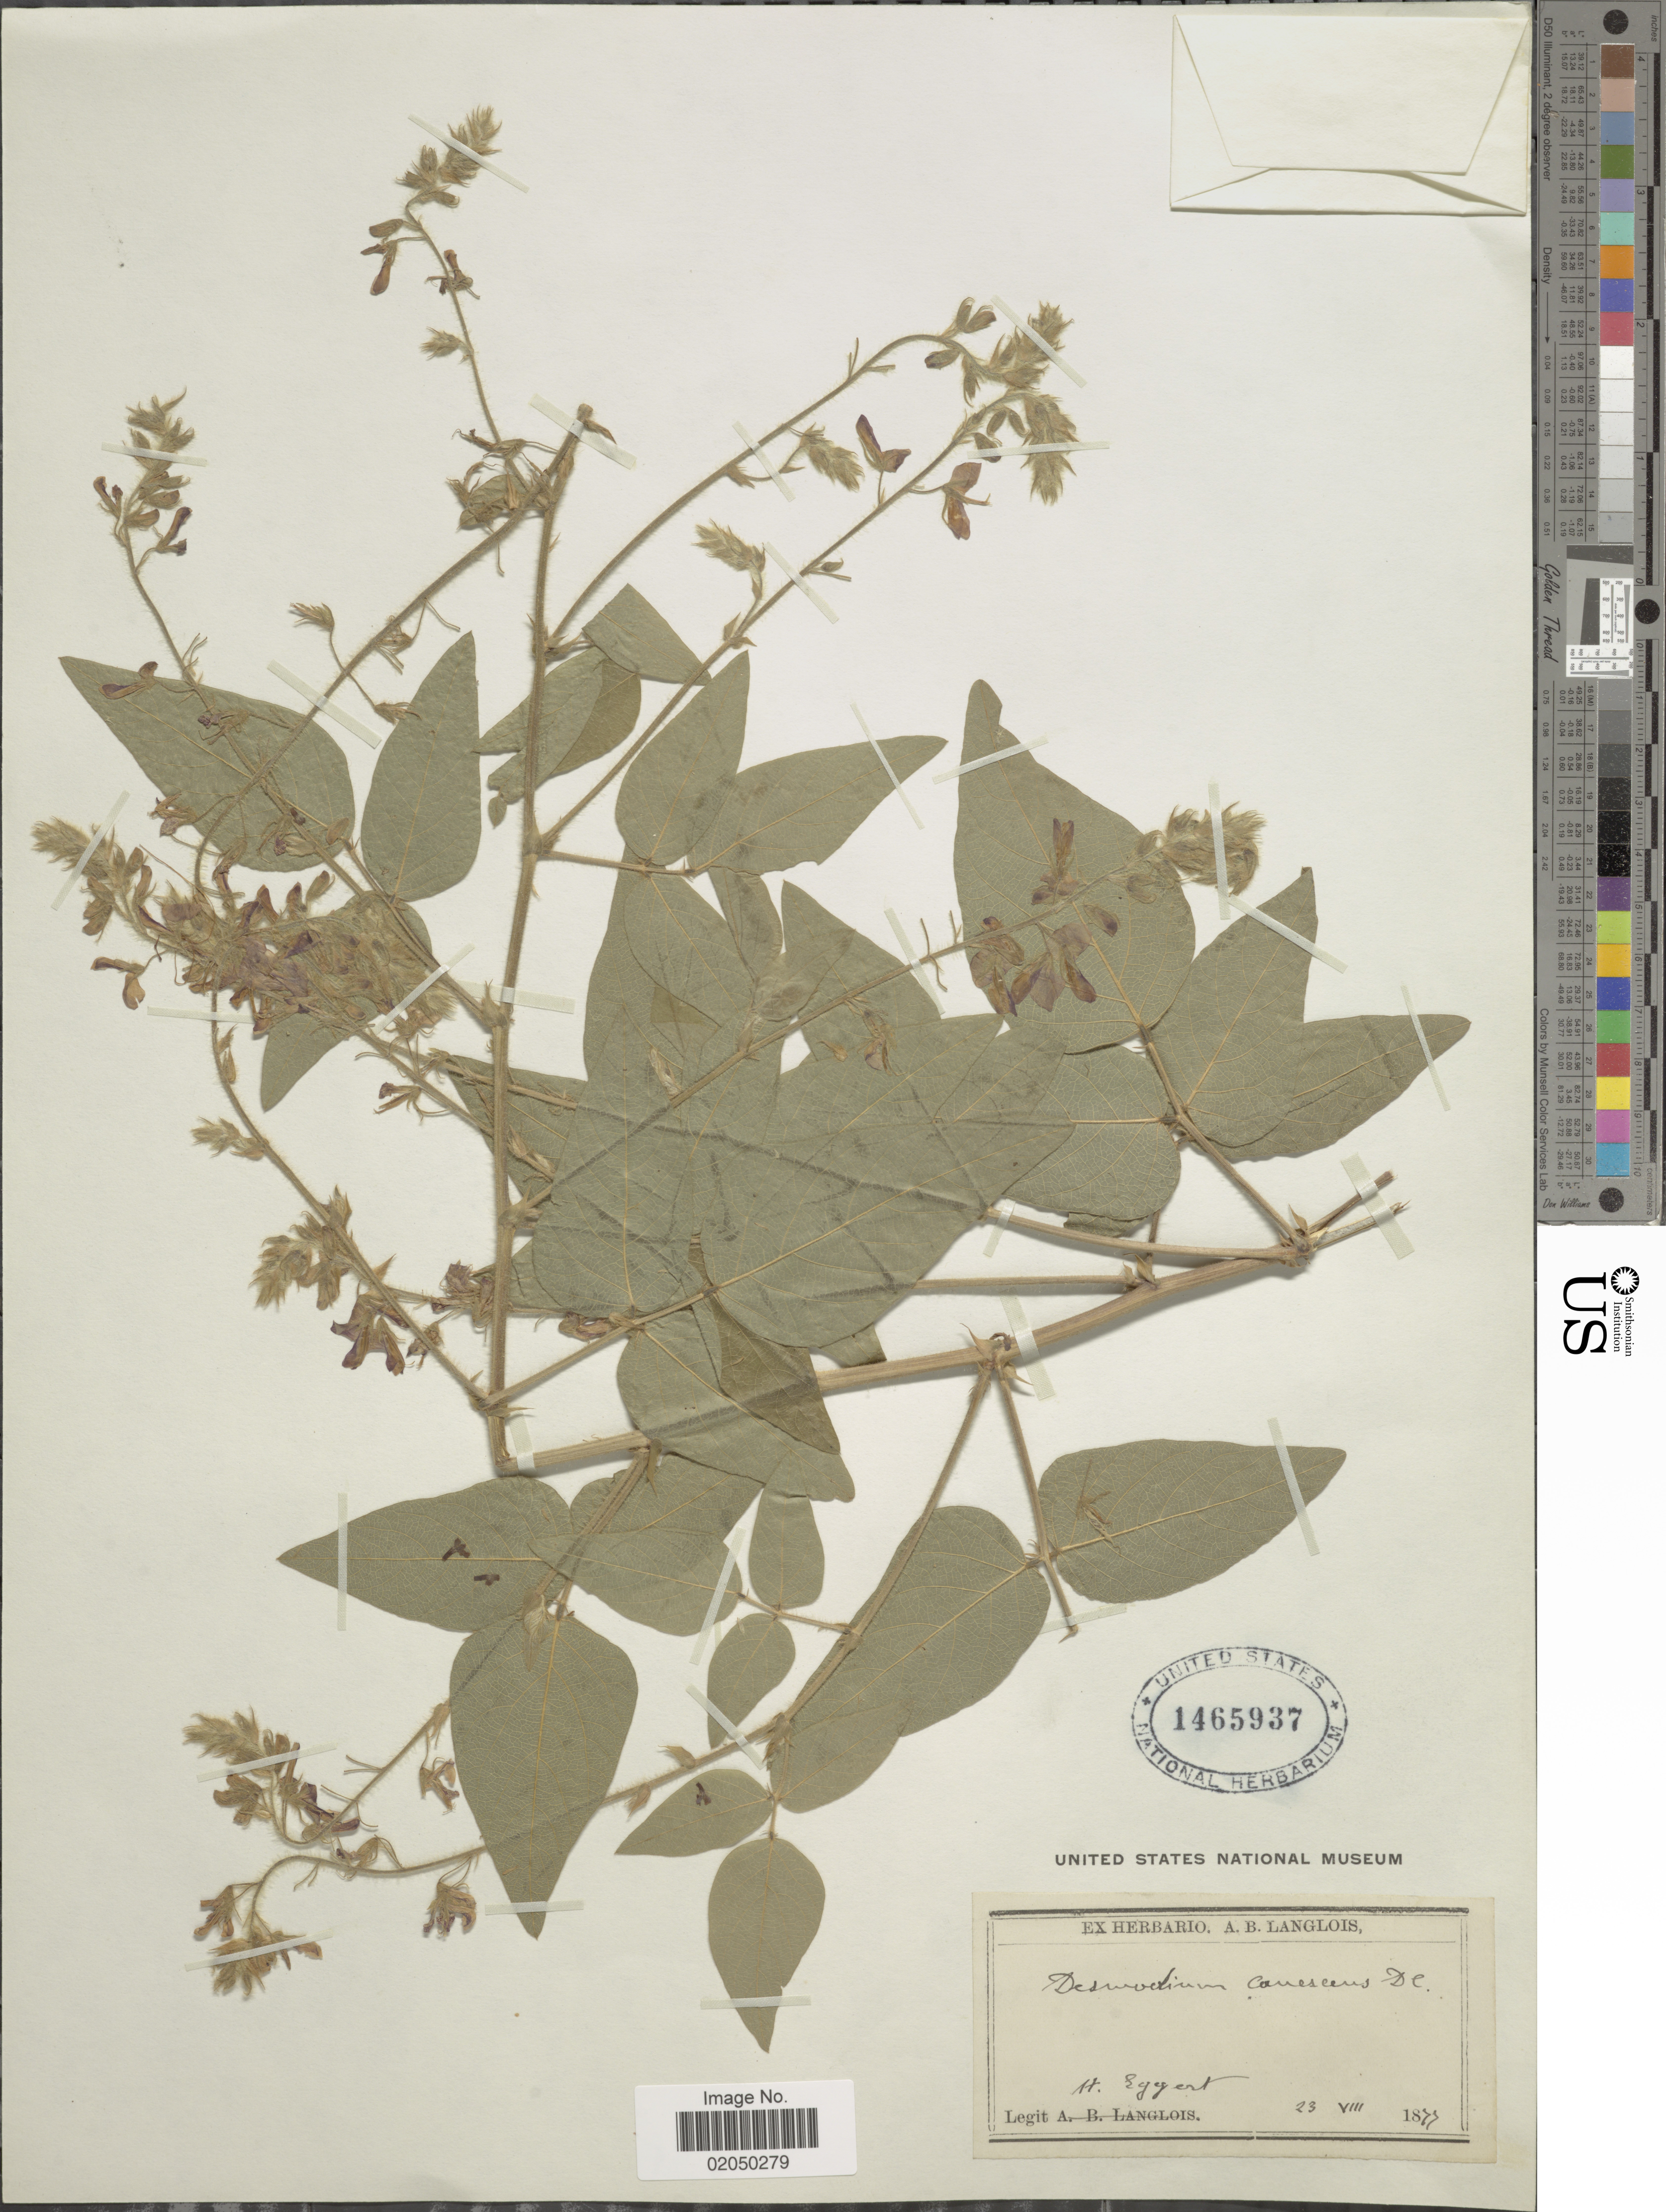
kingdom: Plantae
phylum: Tracheophyta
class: Magnoliopsida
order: Fabales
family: Fabaceae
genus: Desmodium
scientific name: Desmodium canescens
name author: (L.) DC.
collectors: H. Eggert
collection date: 1877-08-23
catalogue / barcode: US 1465937